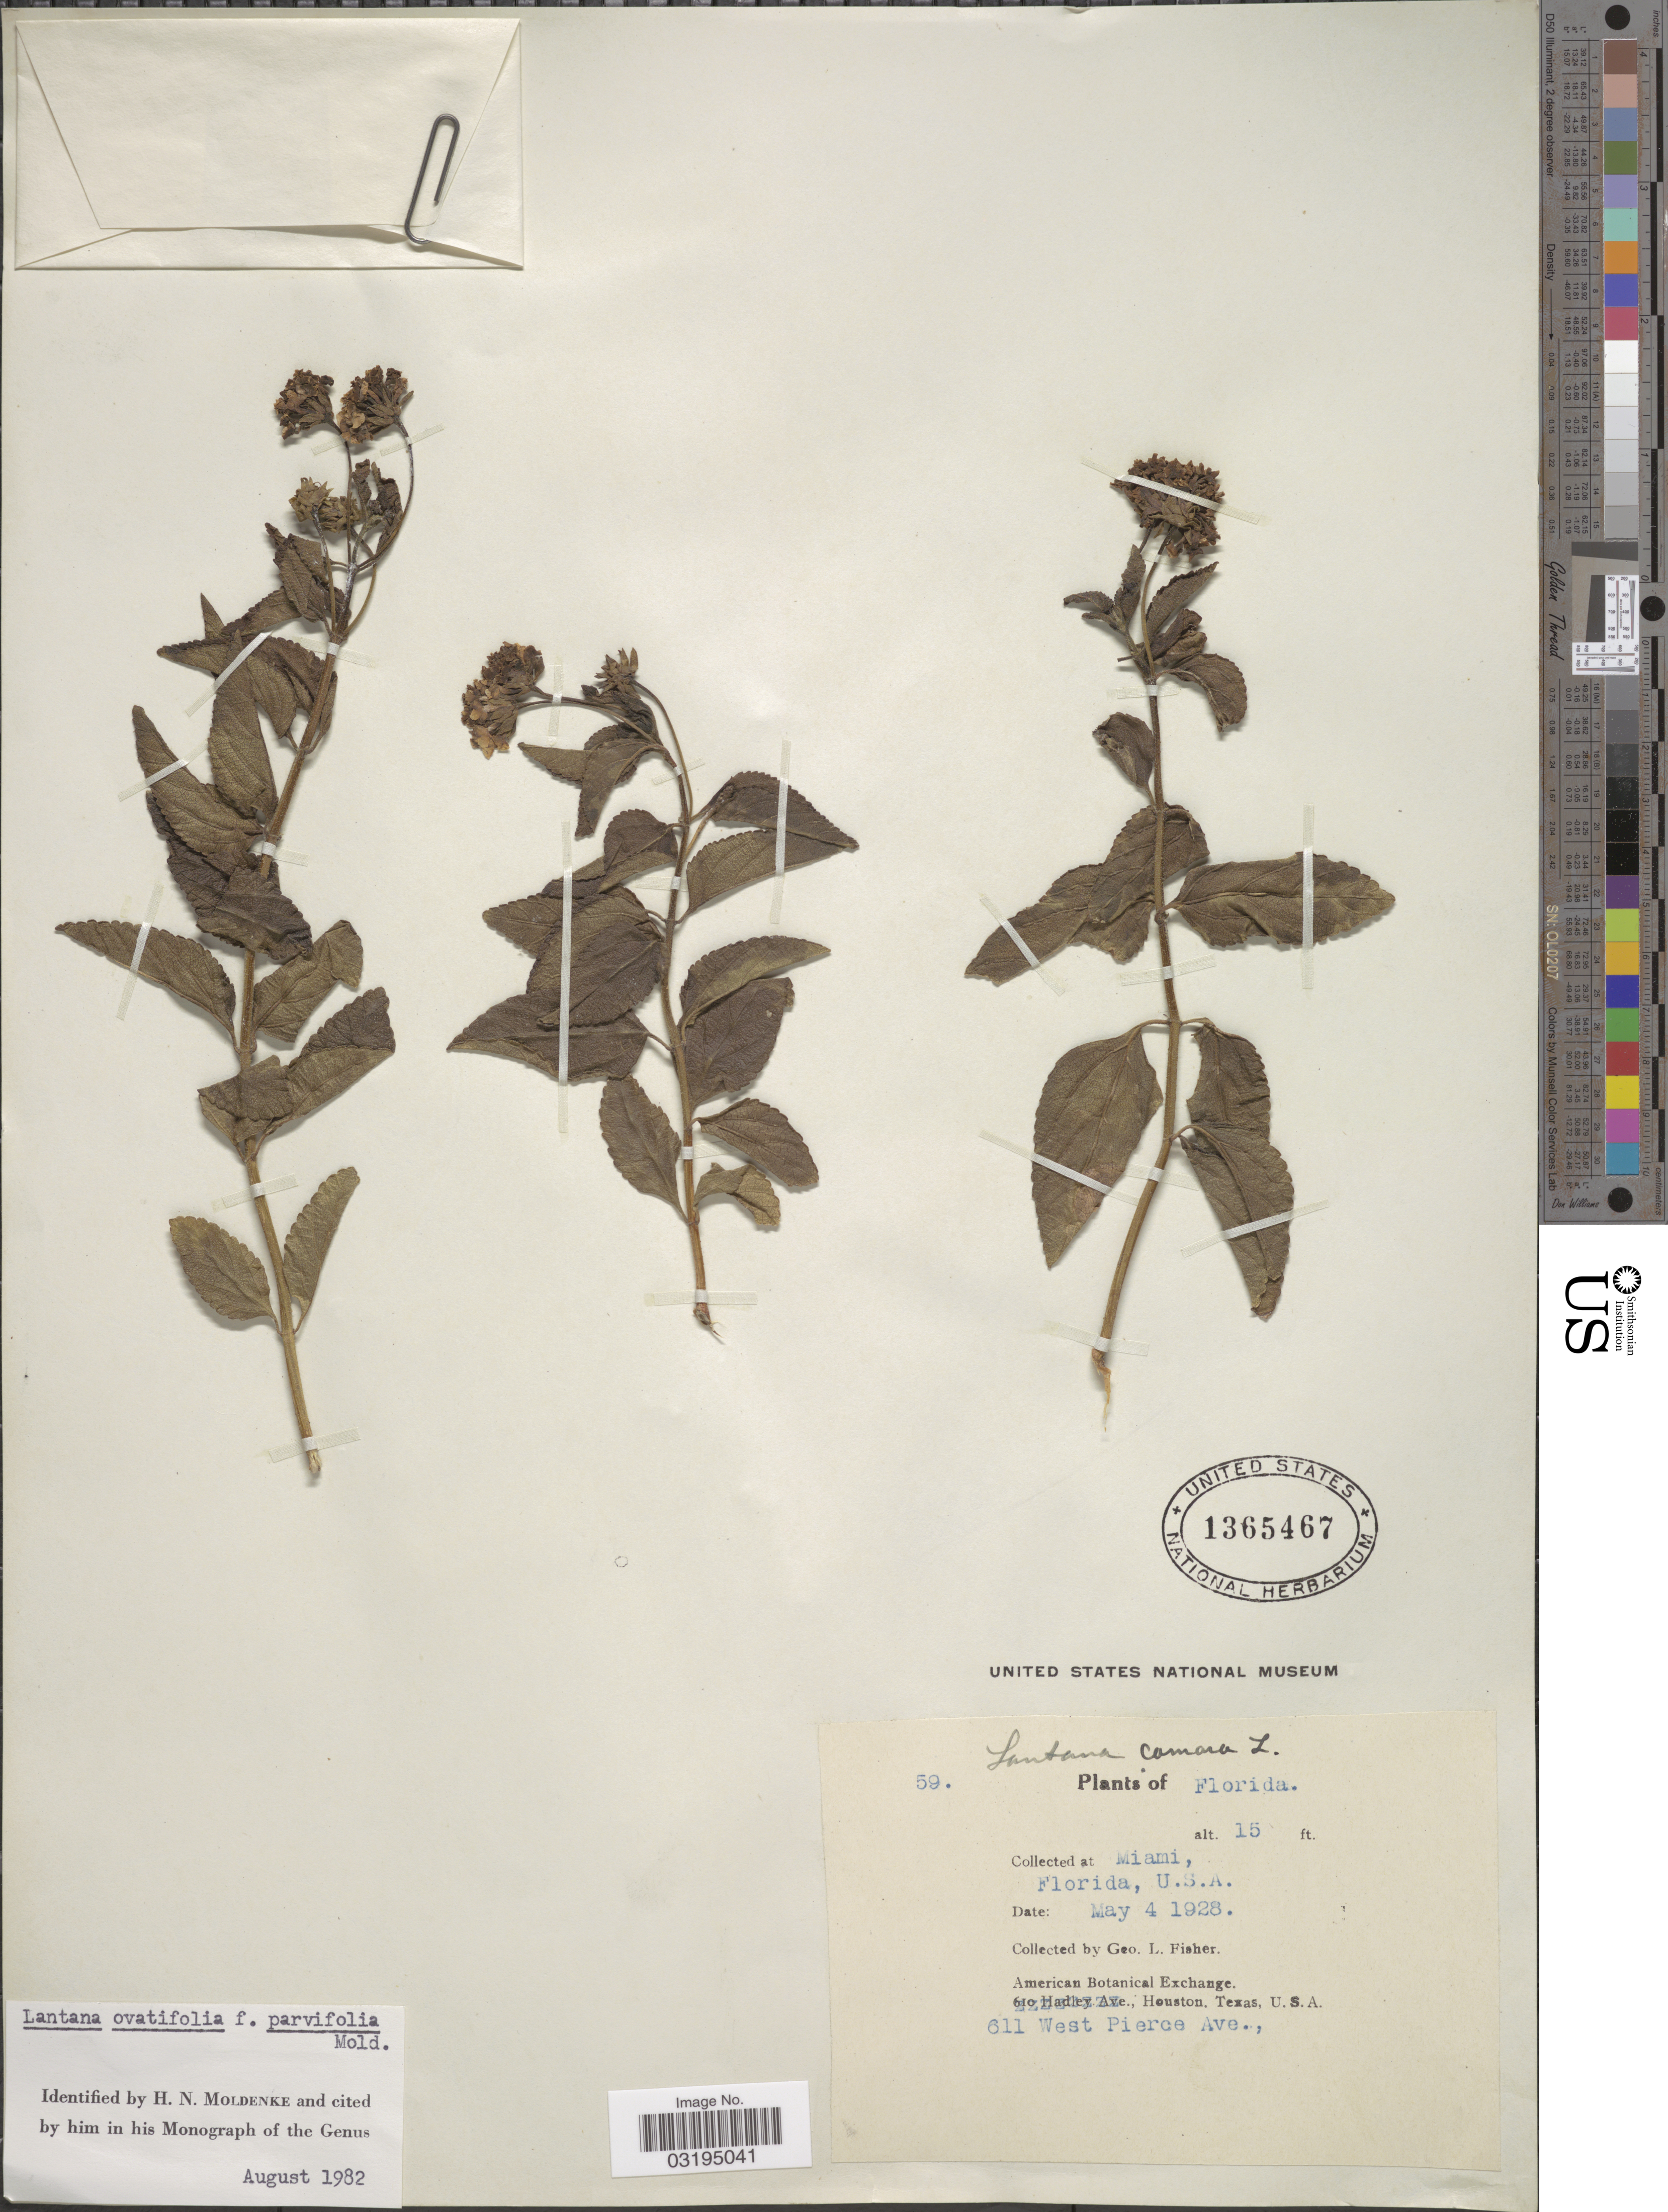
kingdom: Plantae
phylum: Tracheophyta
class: Magnoliopsida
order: Lamiales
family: Verbenaceae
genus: Lantana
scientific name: Lantana ovatifolia f. parvifolia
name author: Moldenke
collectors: G. L. Fisher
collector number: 59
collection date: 1928-05-04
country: United States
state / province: Florida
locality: Miami, Florida, U.S.A.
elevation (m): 5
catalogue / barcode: US 1365467